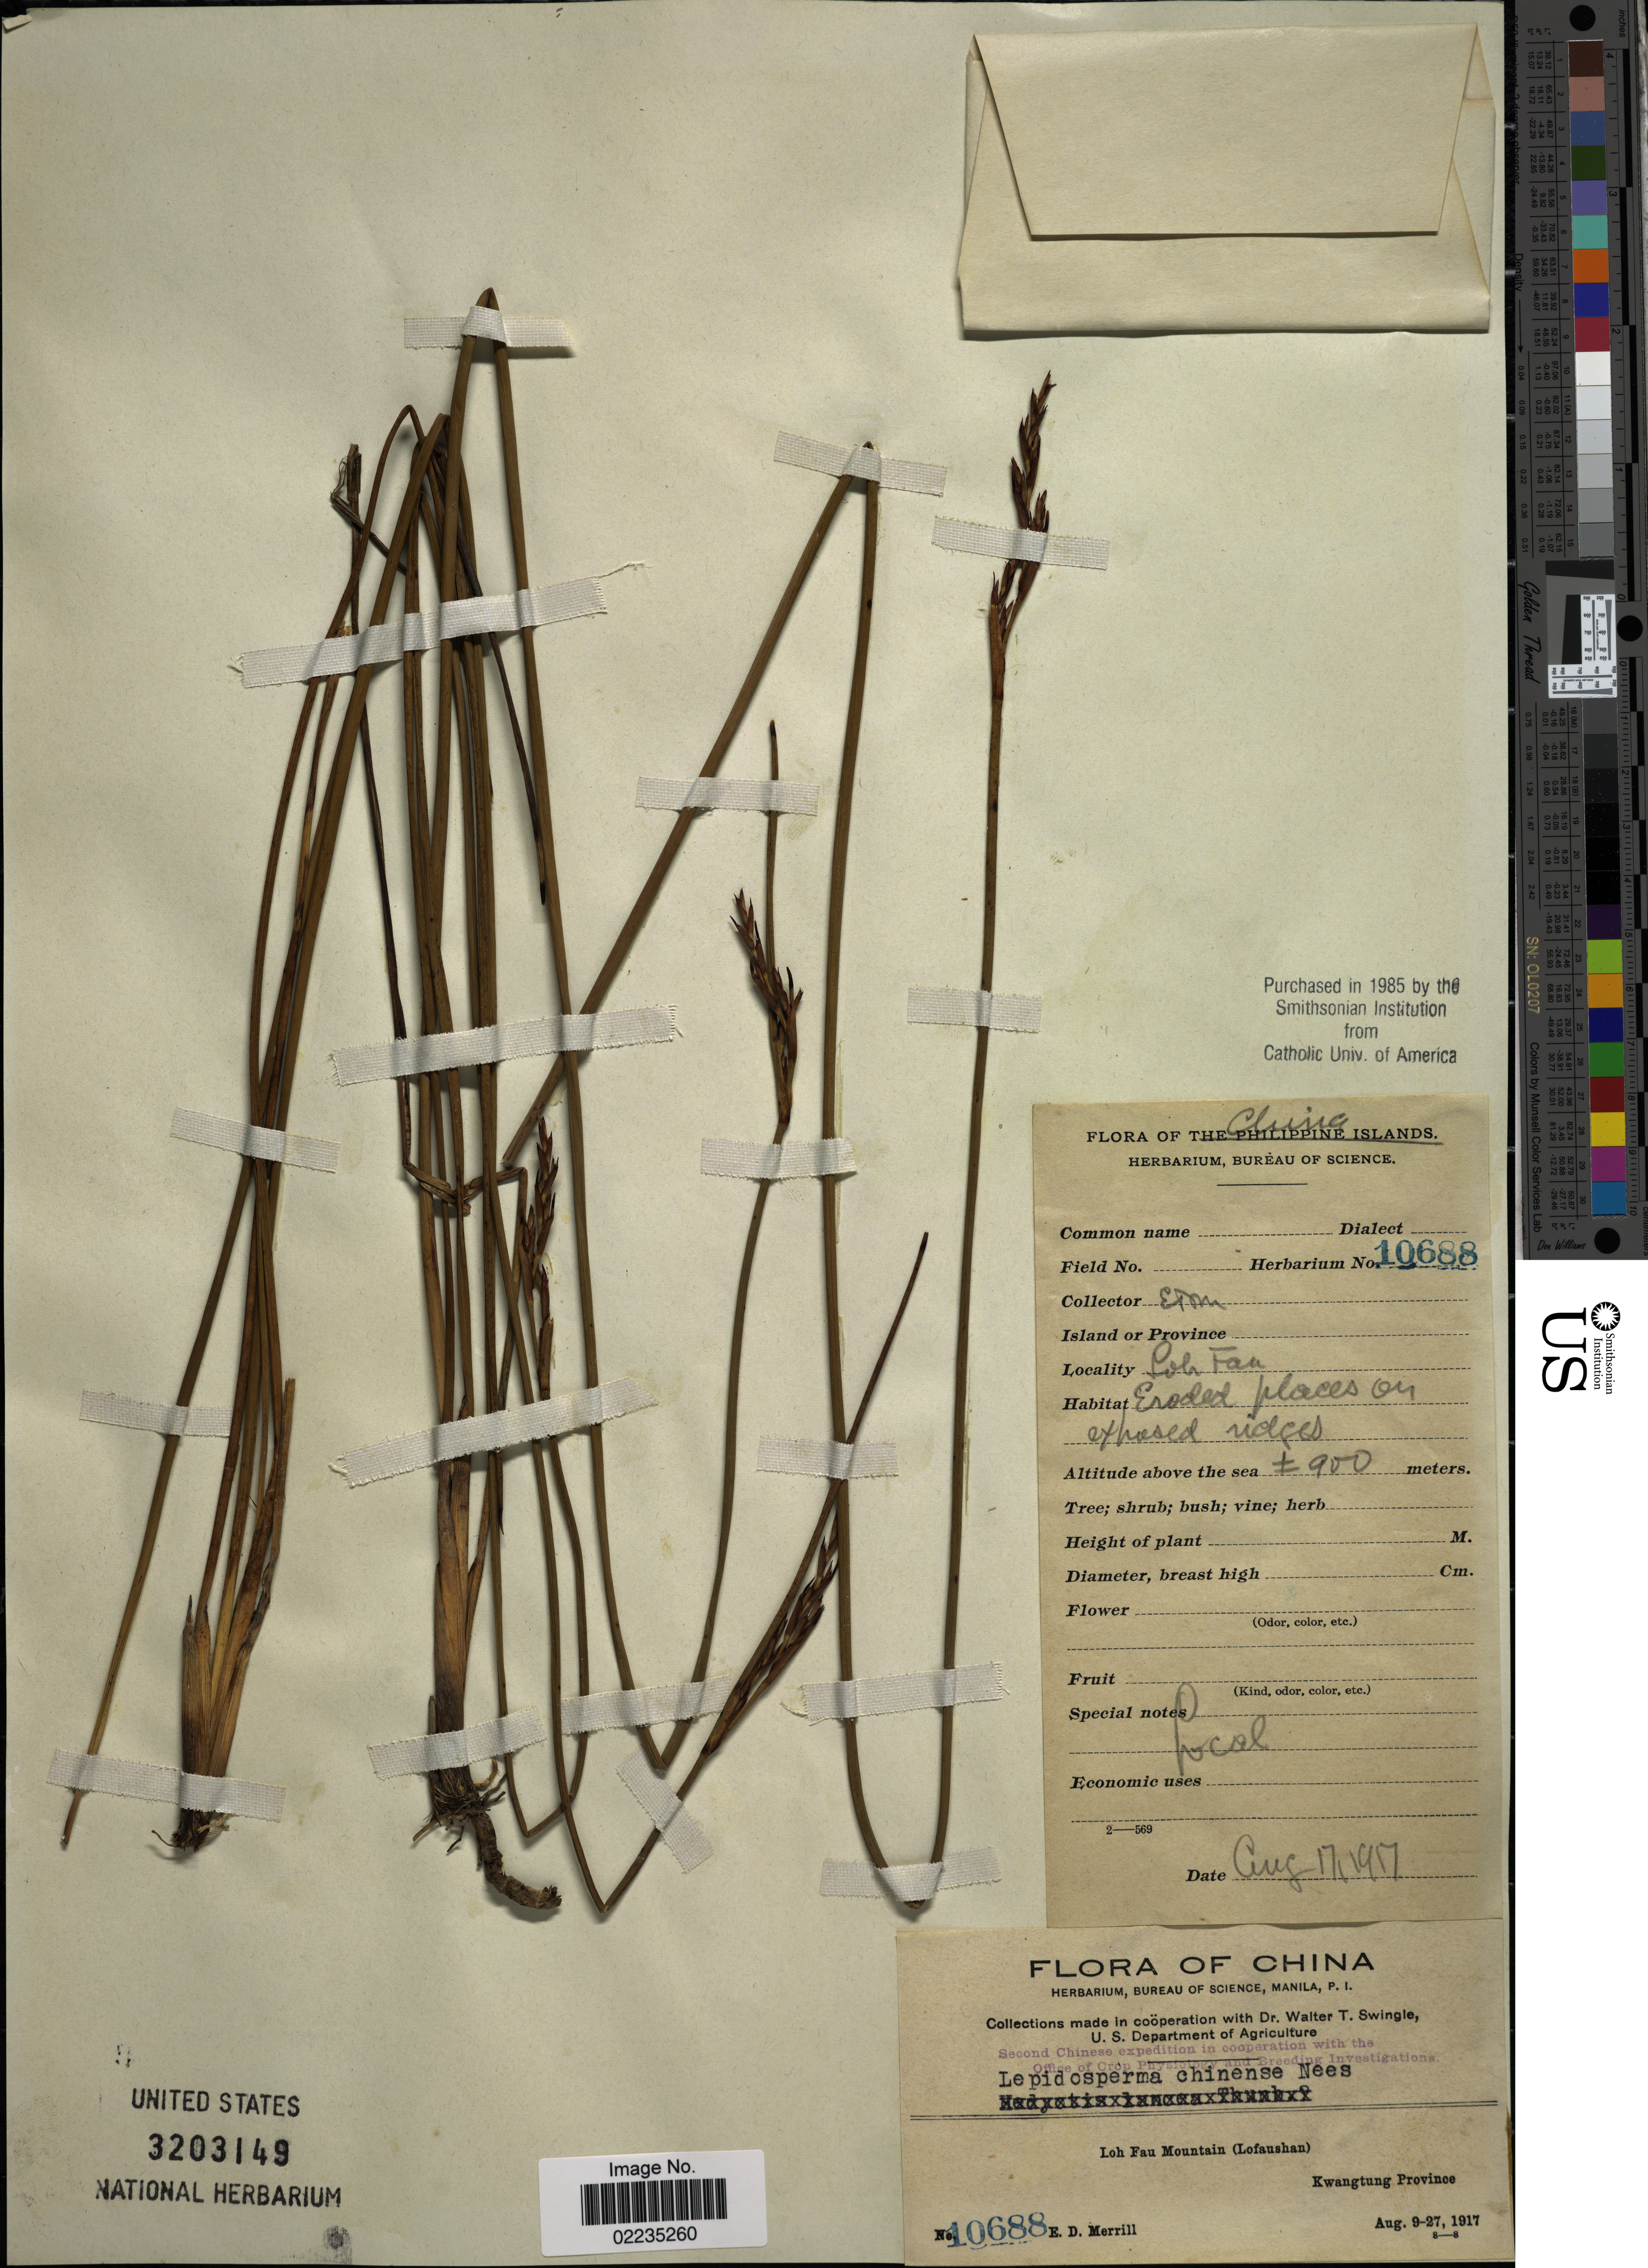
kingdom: Plantae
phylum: Tracheophyta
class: Liliopsida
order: Poales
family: Cyperaceae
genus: Lepidosperma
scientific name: Lepidosperma chinense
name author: Nees & Meyen ex Kunth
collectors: E. D. Merrill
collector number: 10688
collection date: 1917-08-17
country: China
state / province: Guangdong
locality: Loh Fau Mountain (Lofaushan) Kwangtung Province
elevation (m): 900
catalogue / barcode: US 3203149